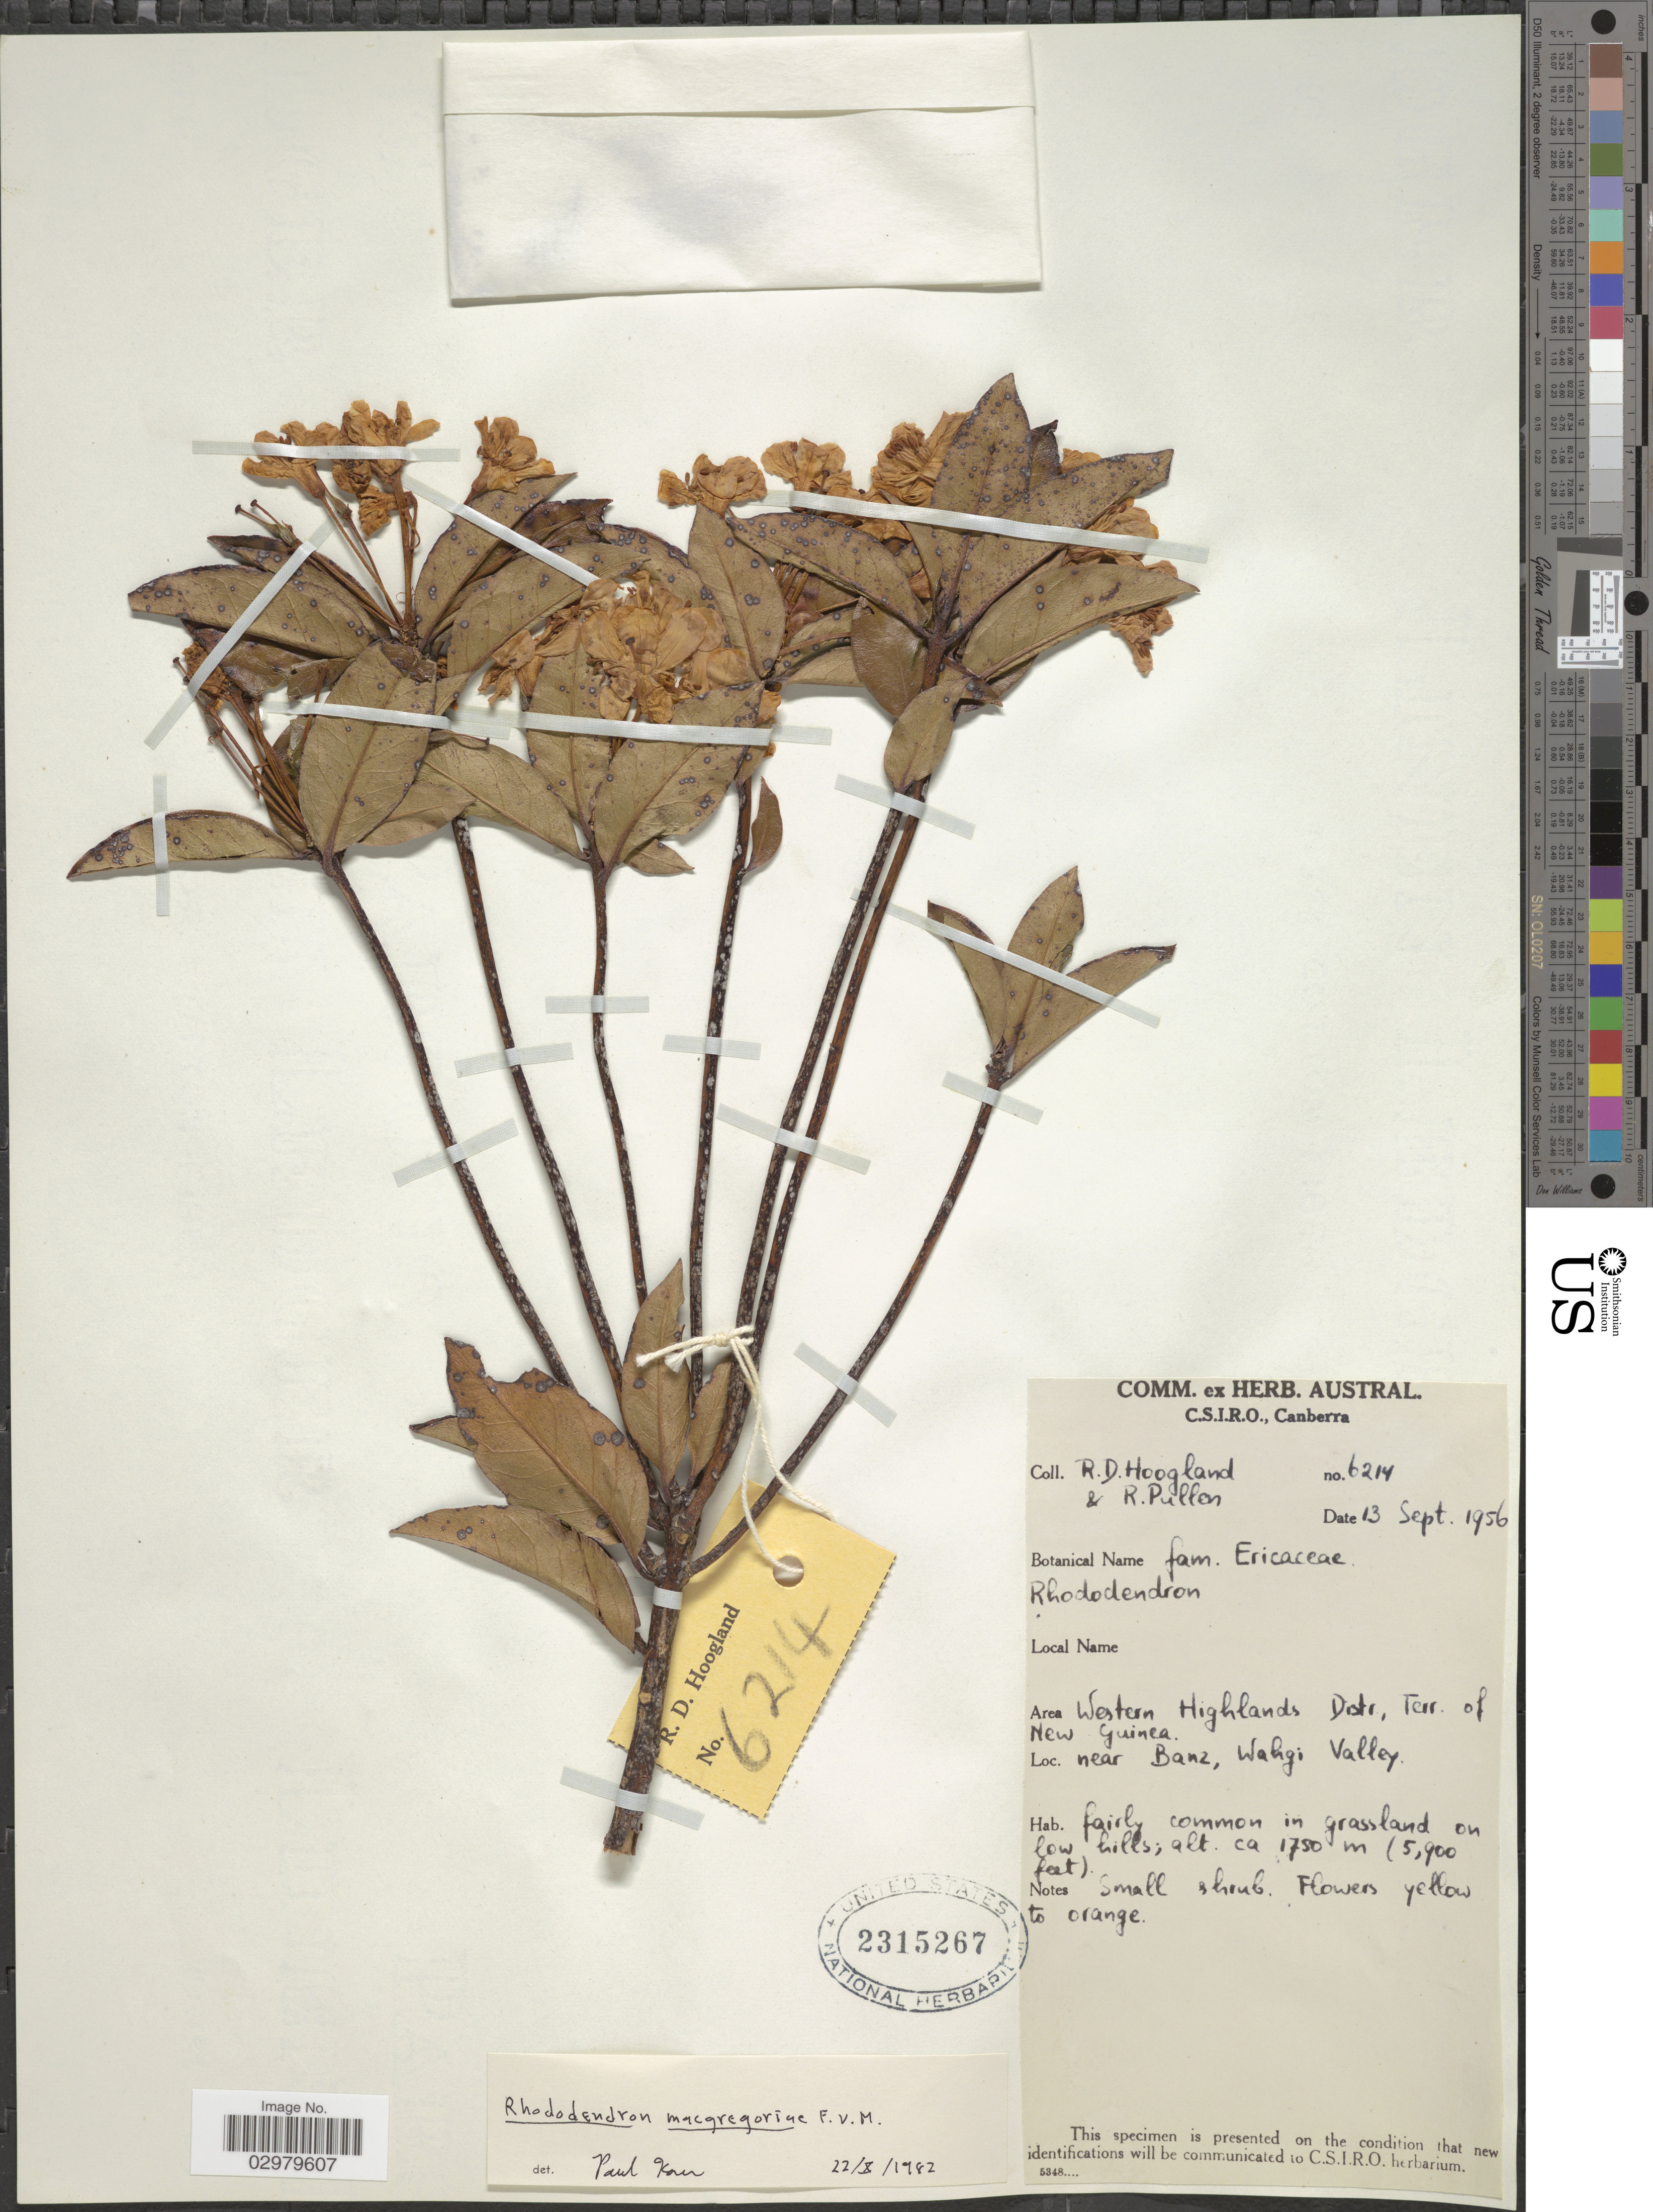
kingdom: Plantae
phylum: Tracheophyta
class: Magnoliopsida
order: Ericales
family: Ericaceae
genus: Rhododendron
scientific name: Rhododendron macgregoriae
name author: F. Muell.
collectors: R. D. Hoogland & R. Pullen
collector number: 6214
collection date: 1956-09-13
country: Papua New Guinea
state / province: Western Highlands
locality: Western Highlands Distr., Terr. of New Guinea.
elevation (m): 1750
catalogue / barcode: US 2315267